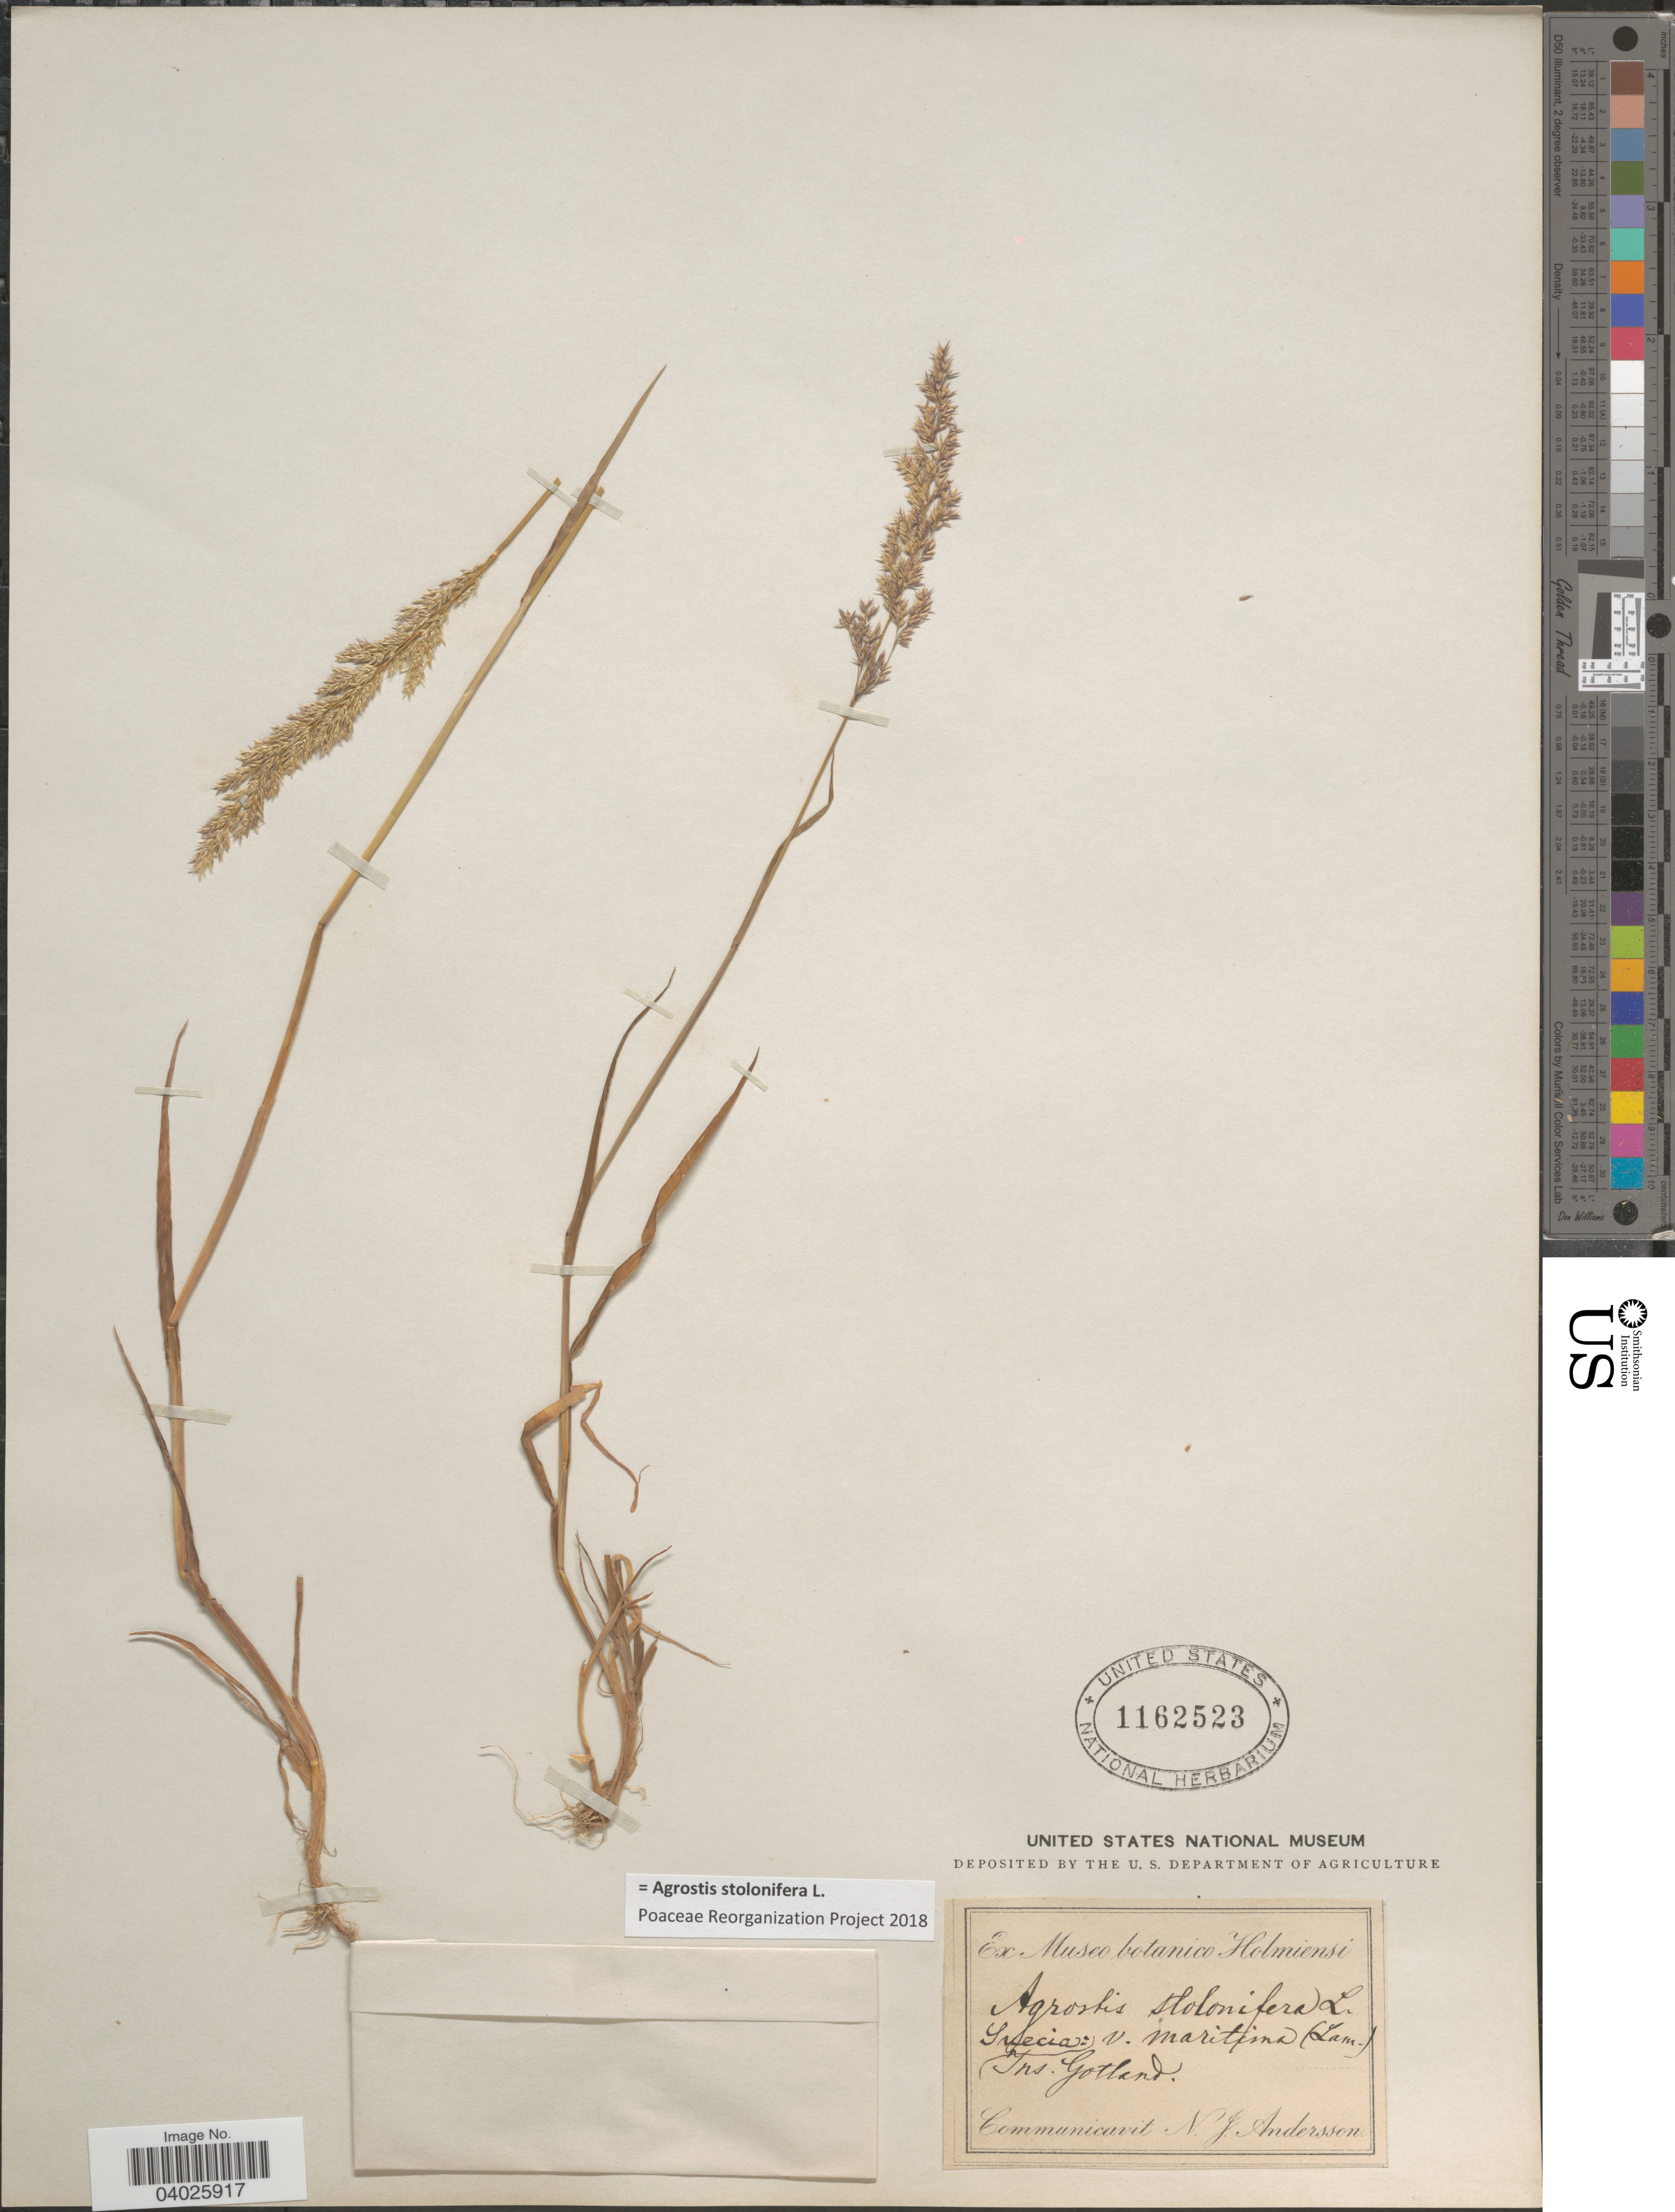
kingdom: Plantae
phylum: Tracheophyta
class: Liliopsida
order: Poales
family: Poaceae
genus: Agrostis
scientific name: Agrostis stolonifera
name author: L.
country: Sweden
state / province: Gotland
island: Gotland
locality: Suecia: Ins. Gotland.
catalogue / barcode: US 1162523